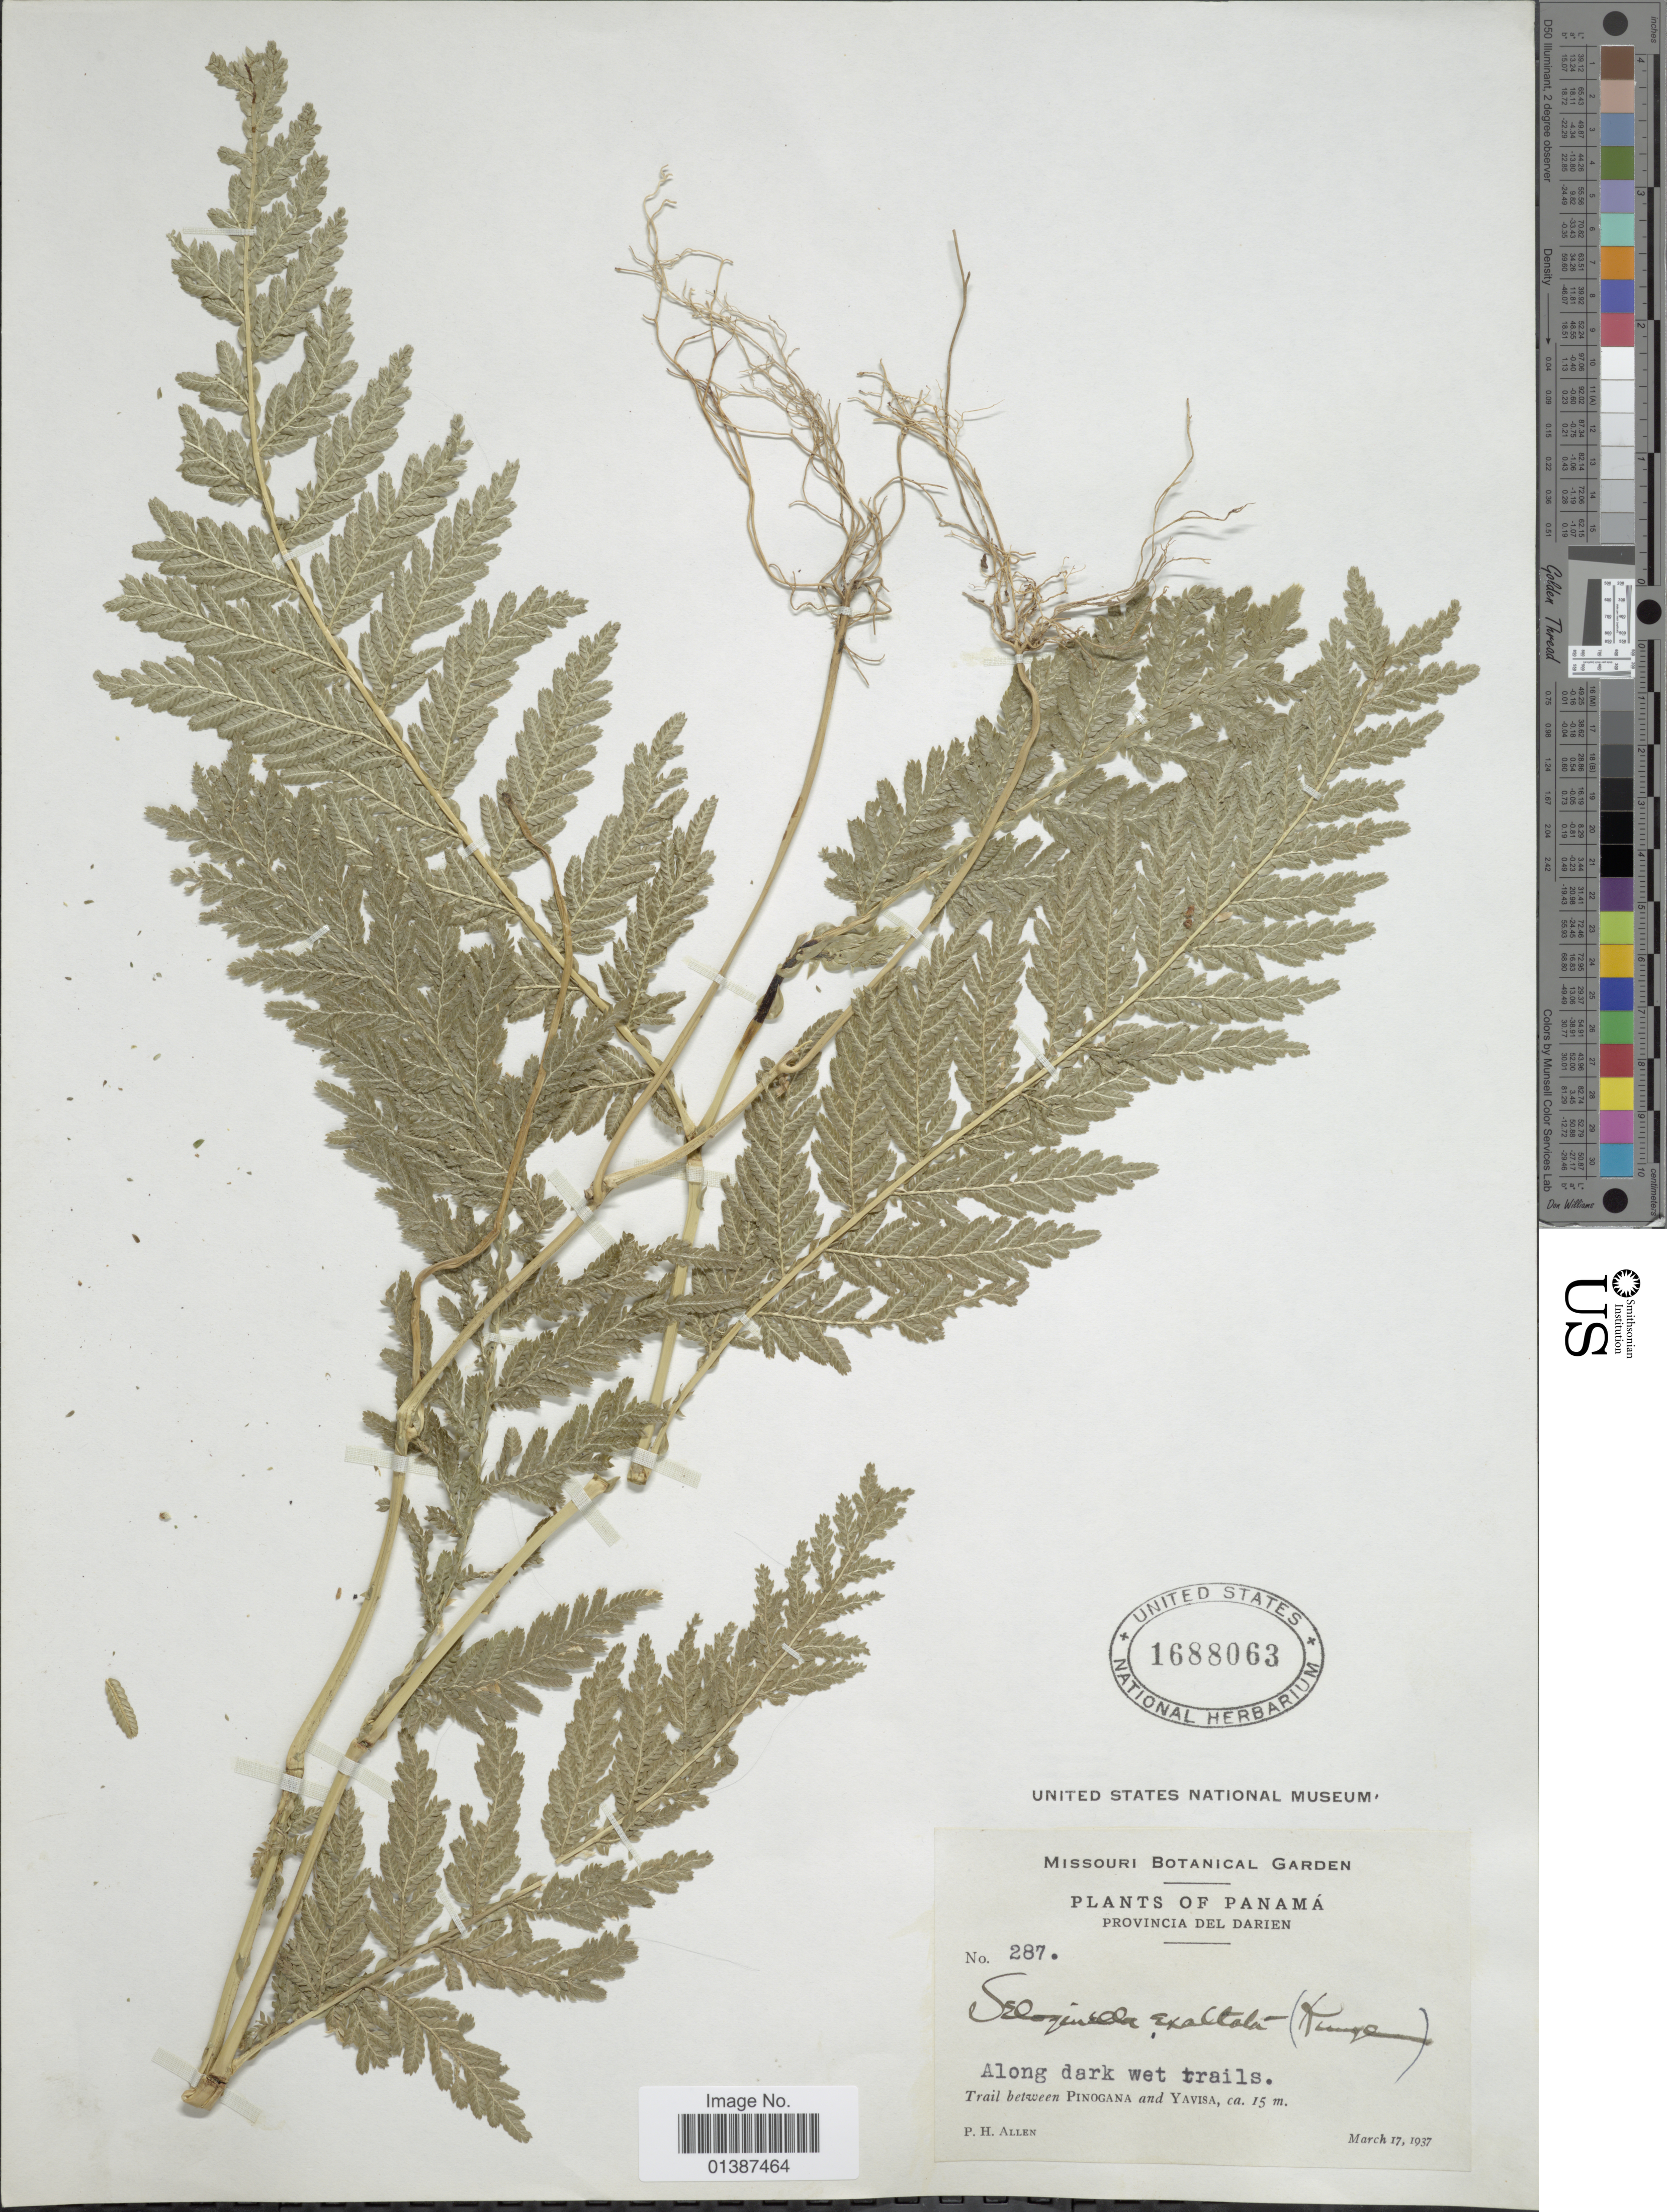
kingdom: Plantae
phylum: Tracheophyta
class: Lycopodiopsida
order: Selaginellales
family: Selaginellaceae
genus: Selaginella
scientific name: Selaginella exaltata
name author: (Kunze) Spring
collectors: P. H. Allen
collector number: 287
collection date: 1937-03-17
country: Panama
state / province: Darién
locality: Provincia del Darien, Along dark wet trails, Trail between Panogana and Yavisa, ca 15 m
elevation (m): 15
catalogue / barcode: US 1688063